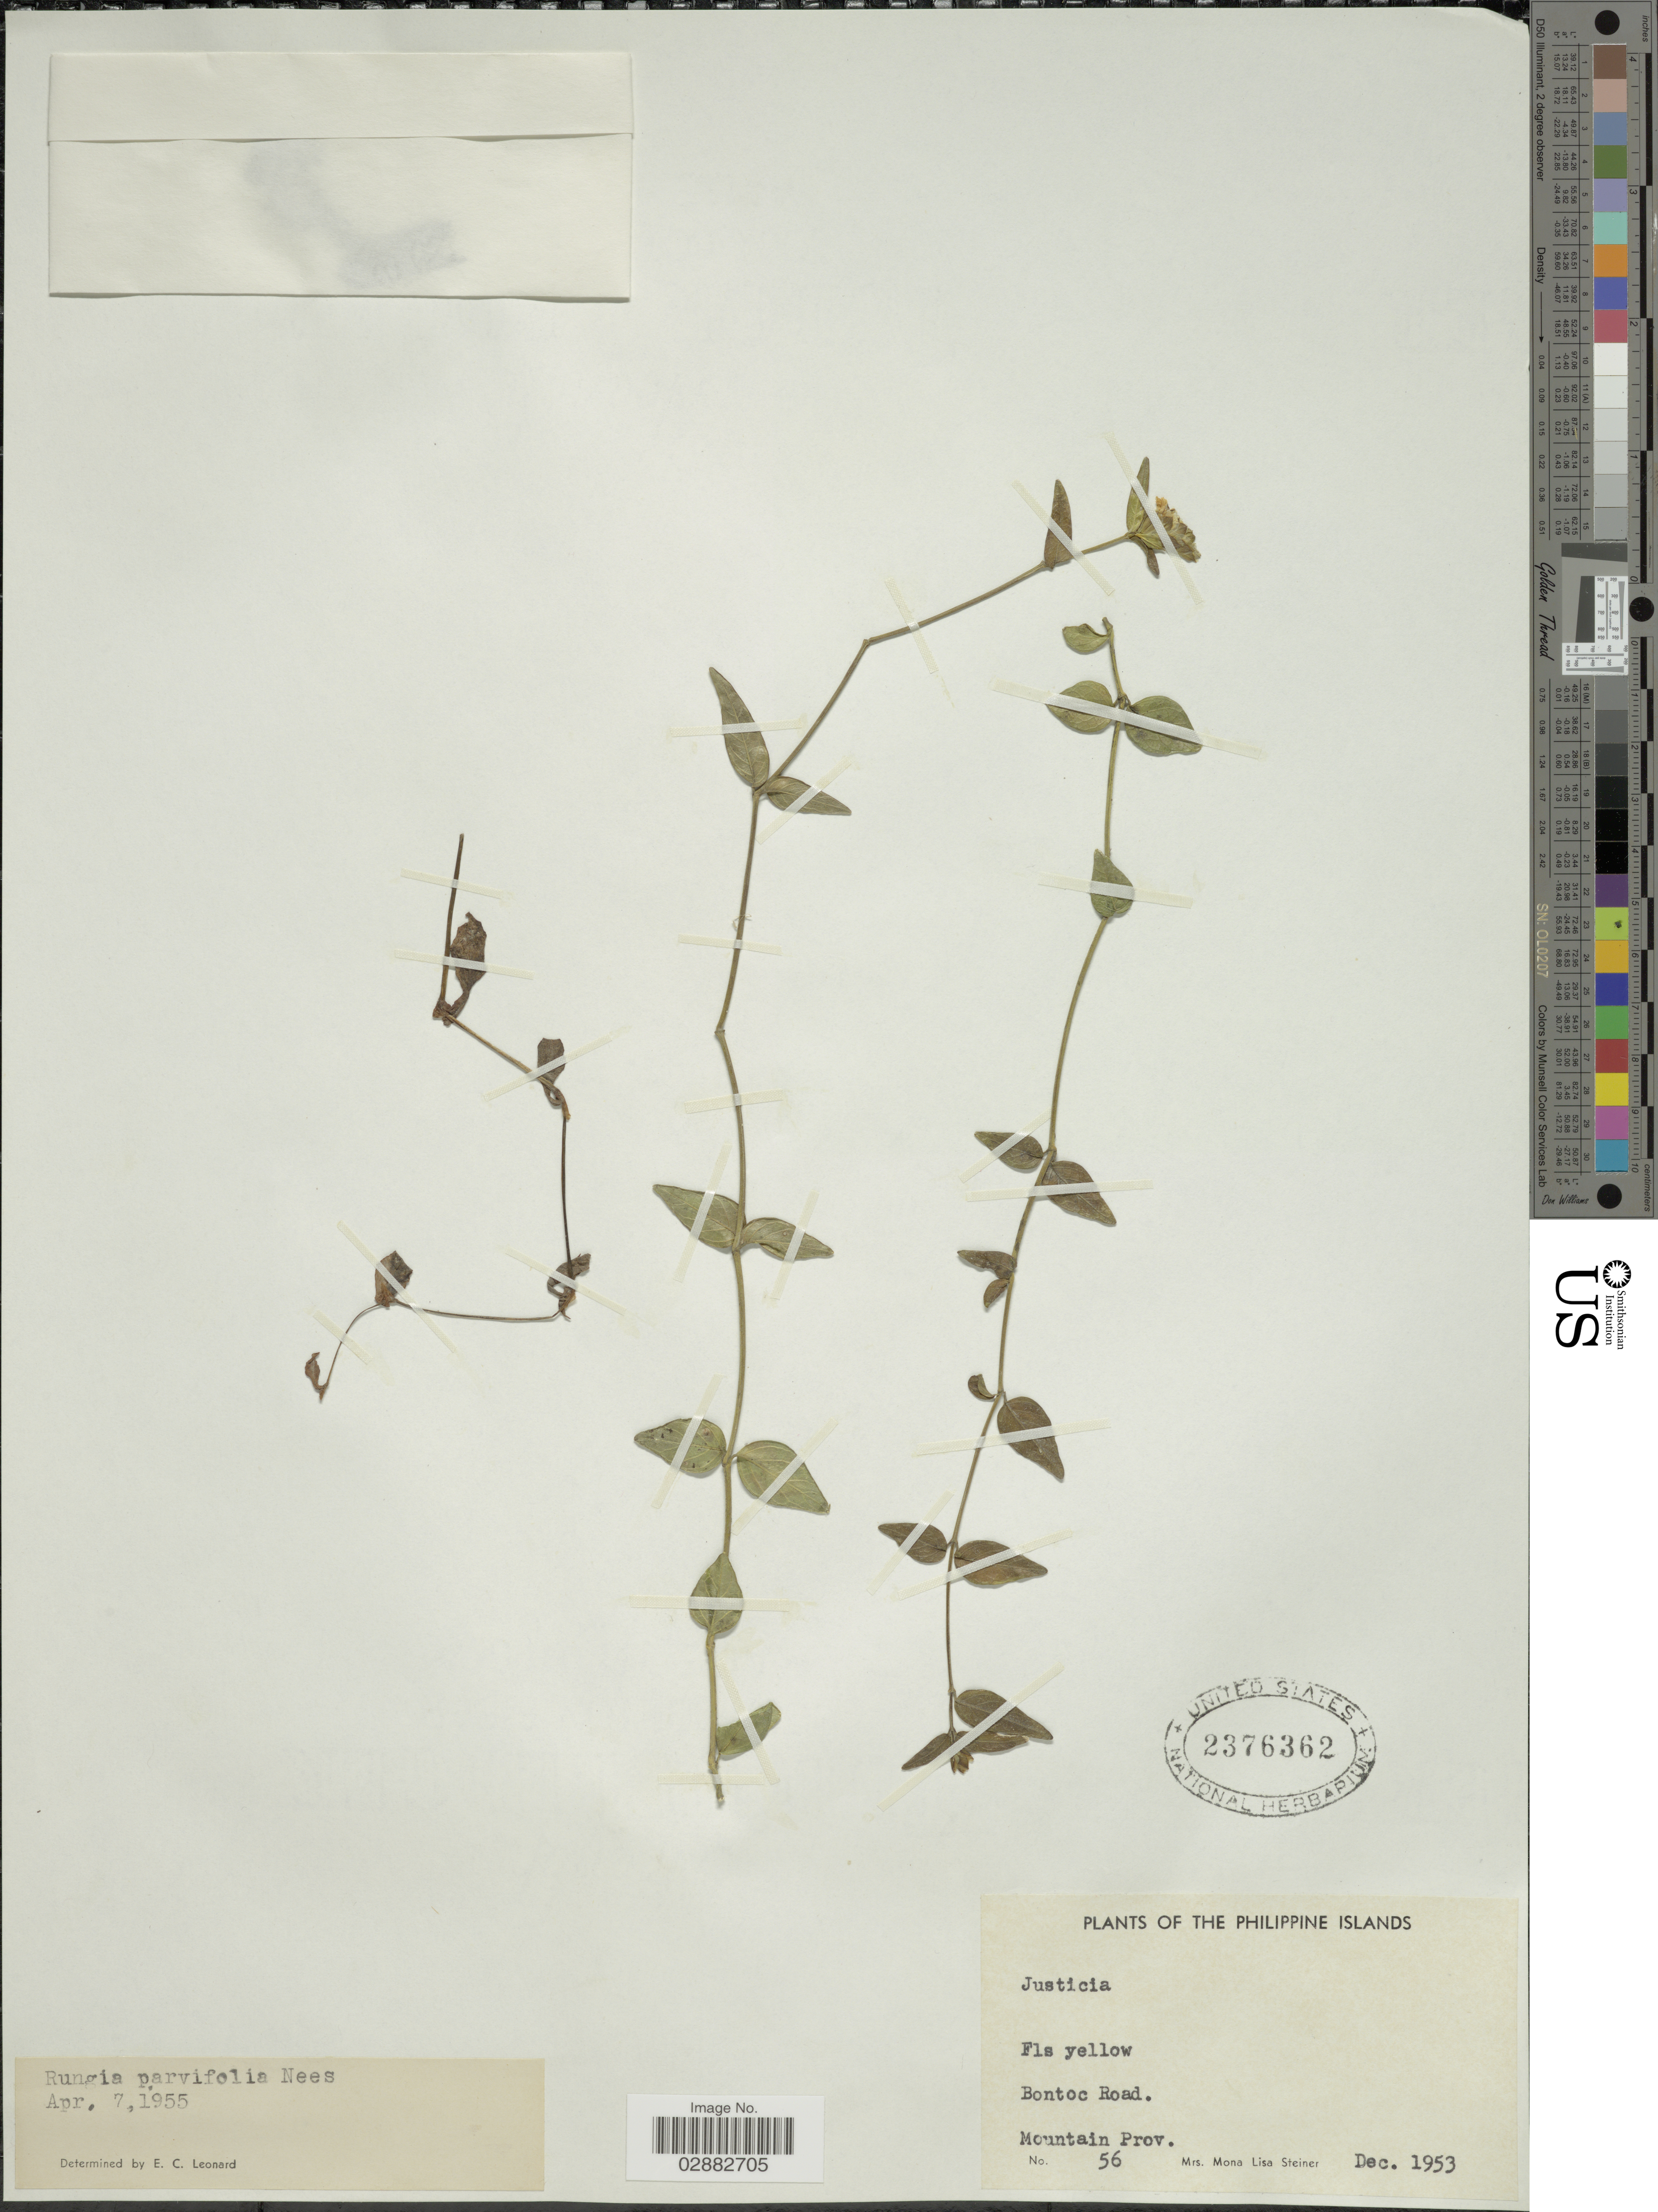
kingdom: Plantae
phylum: Tracheophyta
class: Magnoliopsida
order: Lamiales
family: Acanthaceae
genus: Justicia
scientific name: Justicia sp.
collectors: M. Steiner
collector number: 56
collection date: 1953-12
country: Philippines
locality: Philippine Islands. Bontoc Road. Mountain Prov.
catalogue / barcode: US 2376362